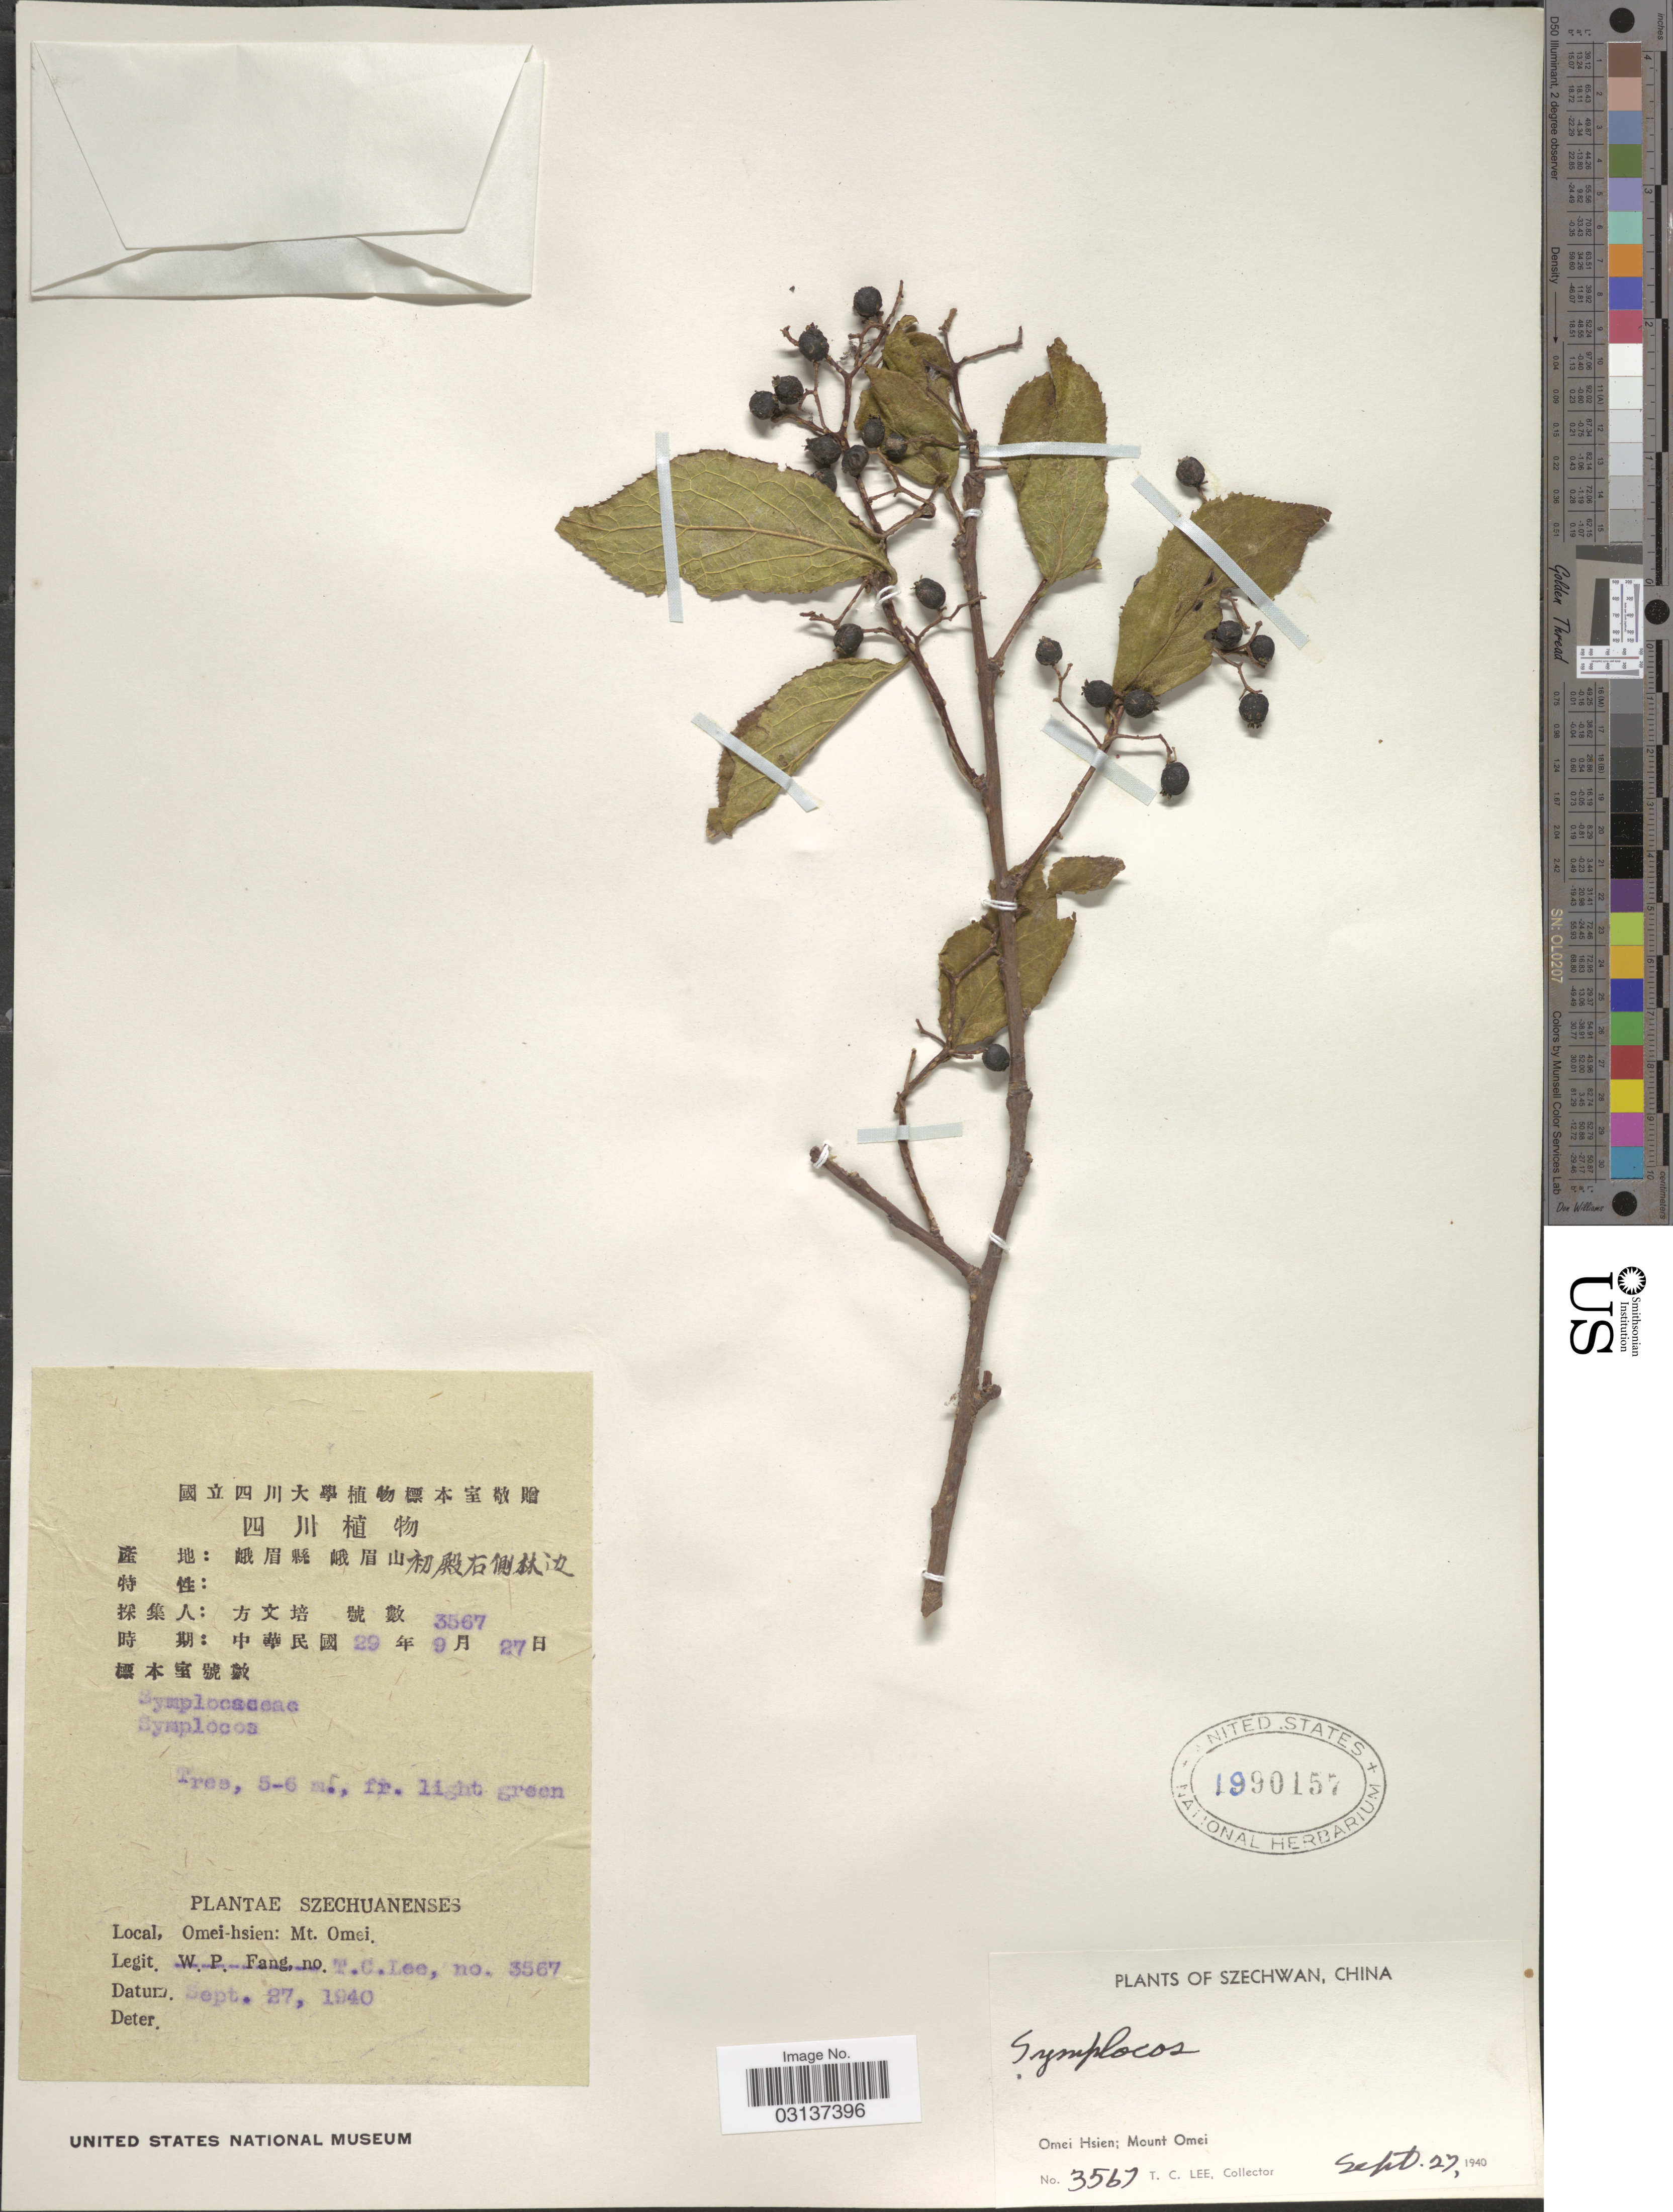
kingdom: Plantae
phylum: Tracheophyta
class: Magnoliopsida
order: Ericales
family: Symplocaceae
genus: Symplocos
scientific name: Symplocos sp.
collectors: T. Lee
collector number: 3567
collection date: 1940-09-27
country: China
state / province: Sichuan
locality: Szechwan, Omei Hsien; Mount Omei.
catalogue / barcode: US 1990157